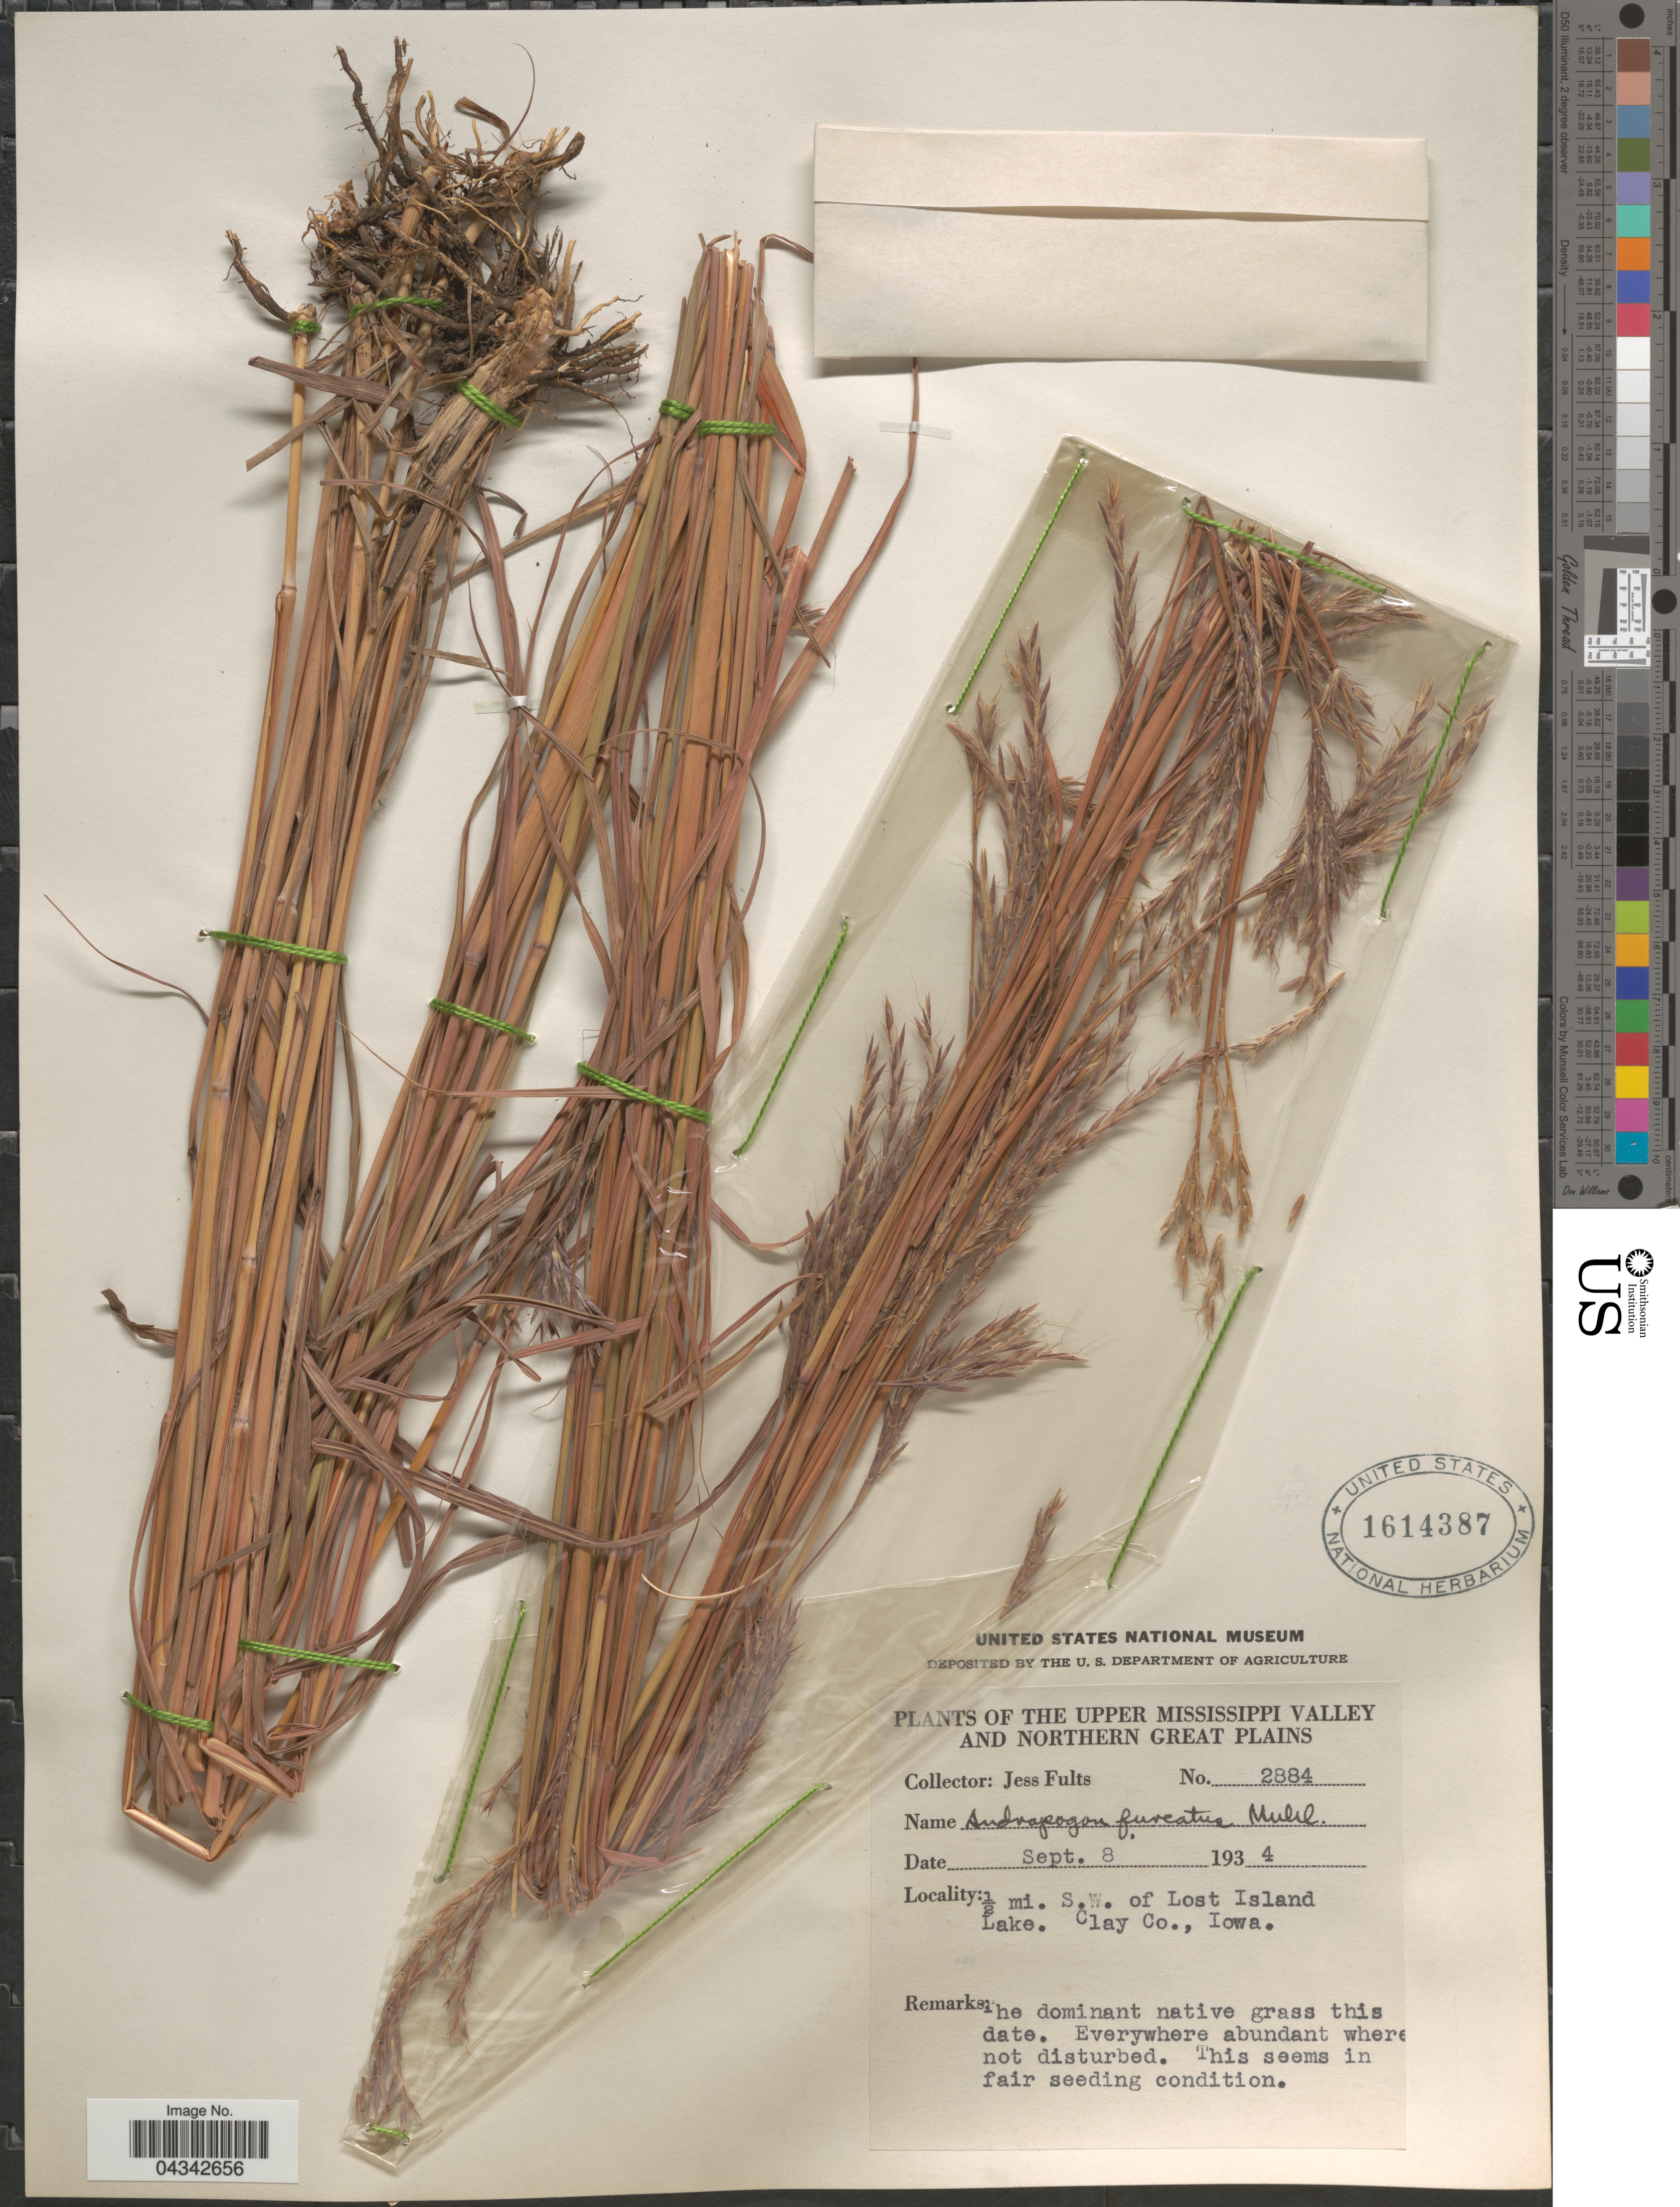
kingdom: Plantae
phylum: Tracheophyta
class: Liliopsida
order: Poales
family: Poaceae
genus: Andropogon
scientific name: Andropogon gerardii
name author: Vitman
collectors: J. Fults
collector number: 2884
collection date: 1934-09-08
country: United States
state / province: Iowa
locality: The Upper Mississippi Valley and Northern Great Plains. ½ mi. S.W. of Lost Island Lake. Clay Co.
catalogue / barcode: US 1614387